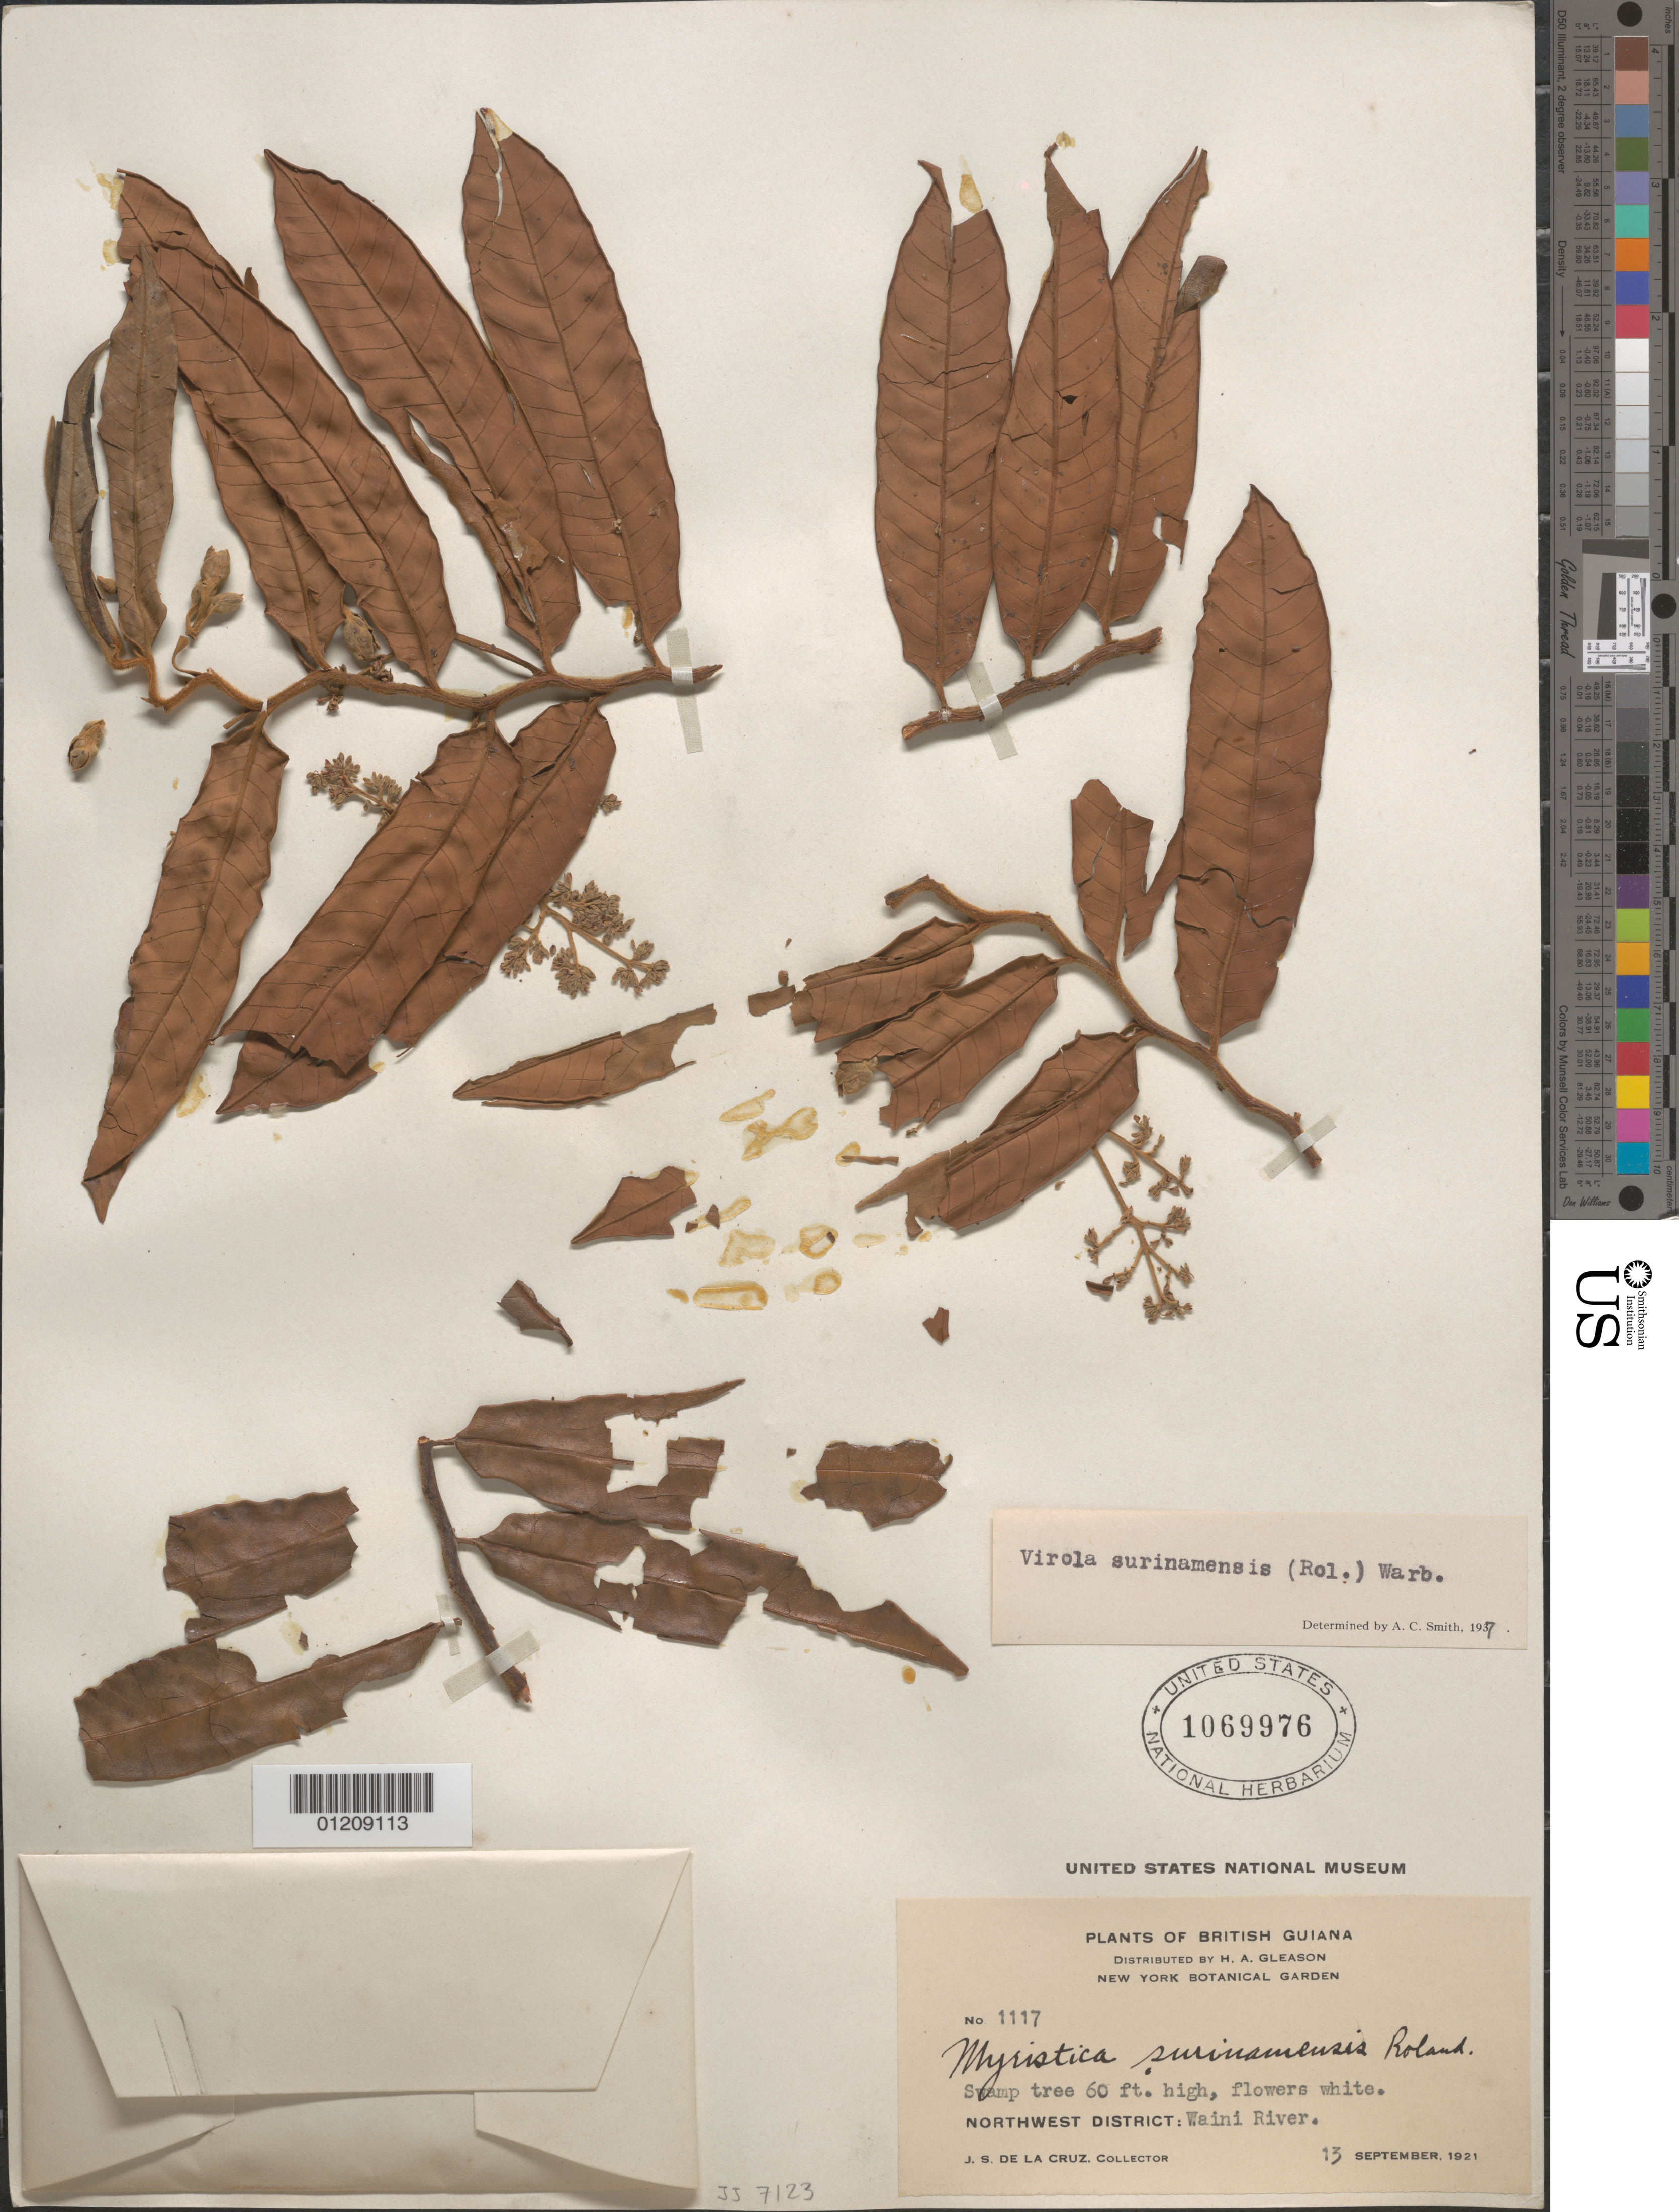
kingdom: Plantae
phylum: Tracheophyta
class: Magnoliopsida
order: Magnoliales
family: Myristicaceae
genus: Virola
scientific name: Virola surinamensis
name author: (Rol.) Warb.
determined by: Smith, A. C.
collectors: J. S. de la Cruz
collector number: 1117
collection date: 1921-09-13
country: Guyana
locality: Northwest District, Waini River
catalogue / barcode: US 1069976